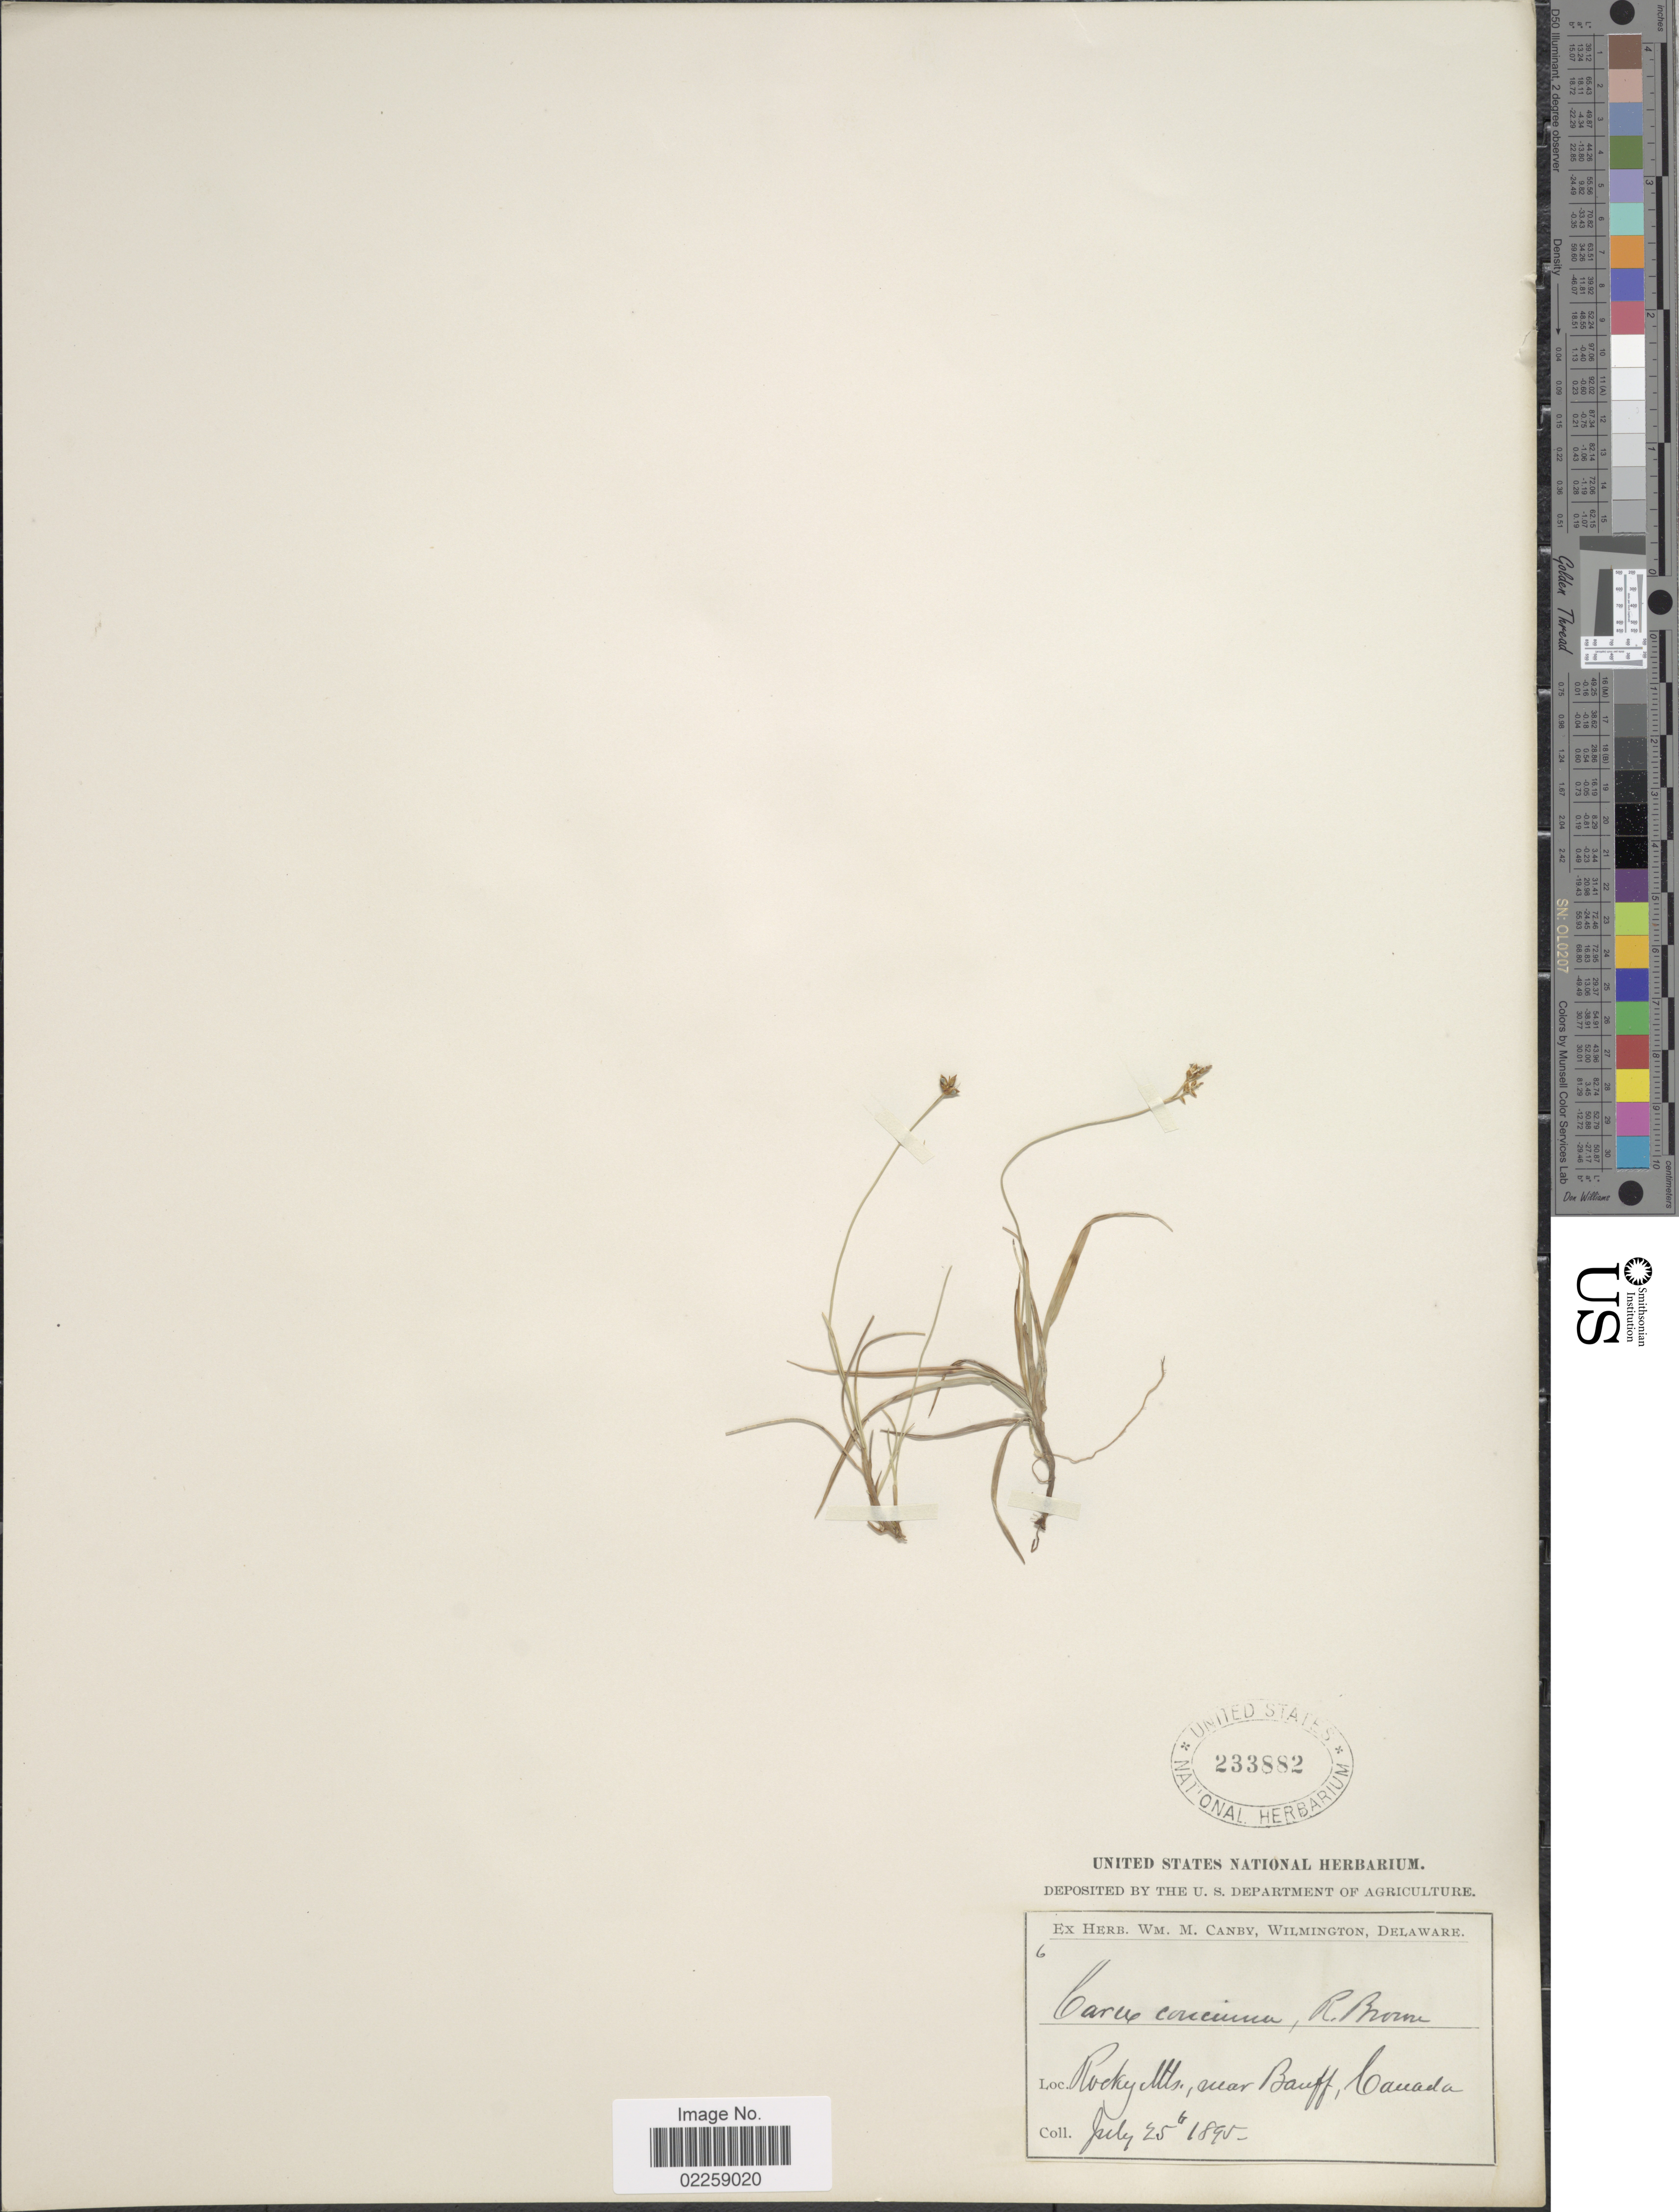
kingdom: Plantae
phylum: Tracheophyta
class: Liliopsida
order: Poales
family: Cyperaceae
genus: Carex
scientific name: Carex concinna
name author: R. Br.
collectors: W. M. Canby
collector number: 6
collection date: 1895-07-25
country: Canada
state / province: Alberta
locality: Rocky hills, near Banff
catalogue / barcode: US 233882